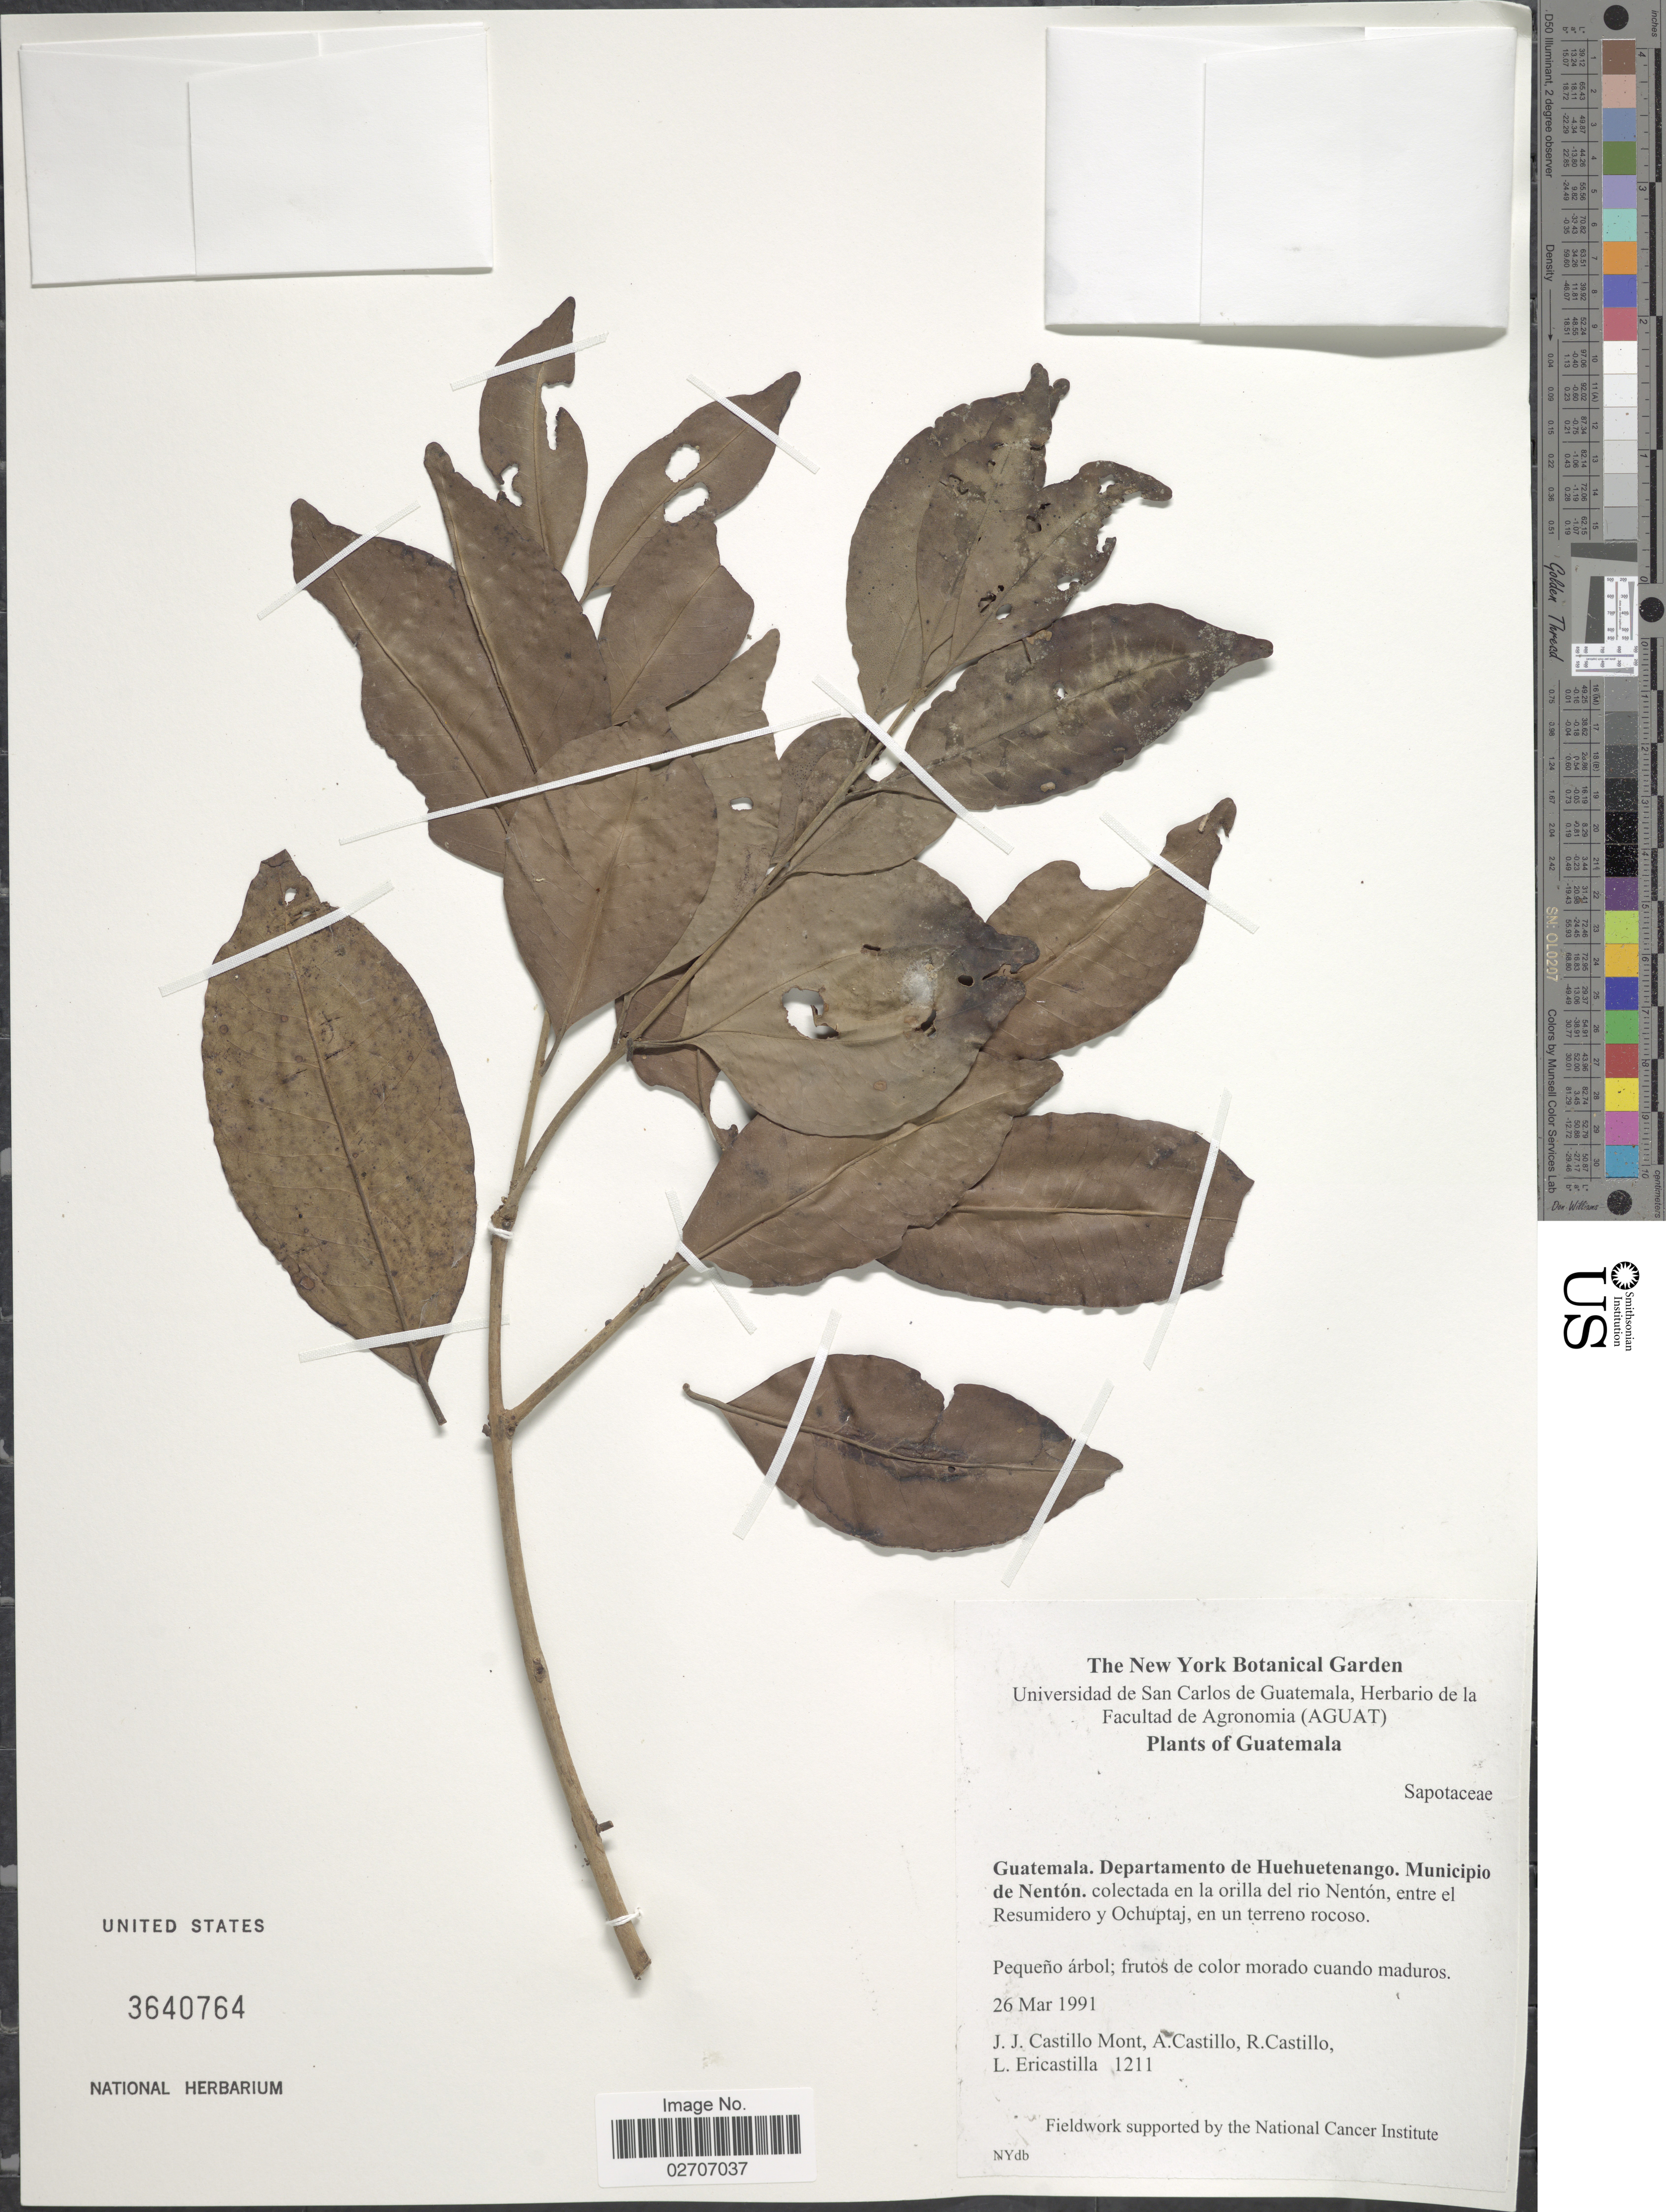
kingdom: Plantae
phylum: Tracheophyta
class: Magnoliopsida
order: Ericales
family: Sapotaceae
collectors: J. Castillo, A. Castillo, R. Castillo & L. Ericastilla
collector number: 1211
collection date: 1991-03-26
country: Guatemala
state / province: Huehuetenango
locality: Departamento de Huehuetenango. Municipio de Nentón. colectada en la orilla del rio Nentón, entre el Resumidero y Ochuptaj, en un terreno rocoso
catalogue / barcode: US 3640764